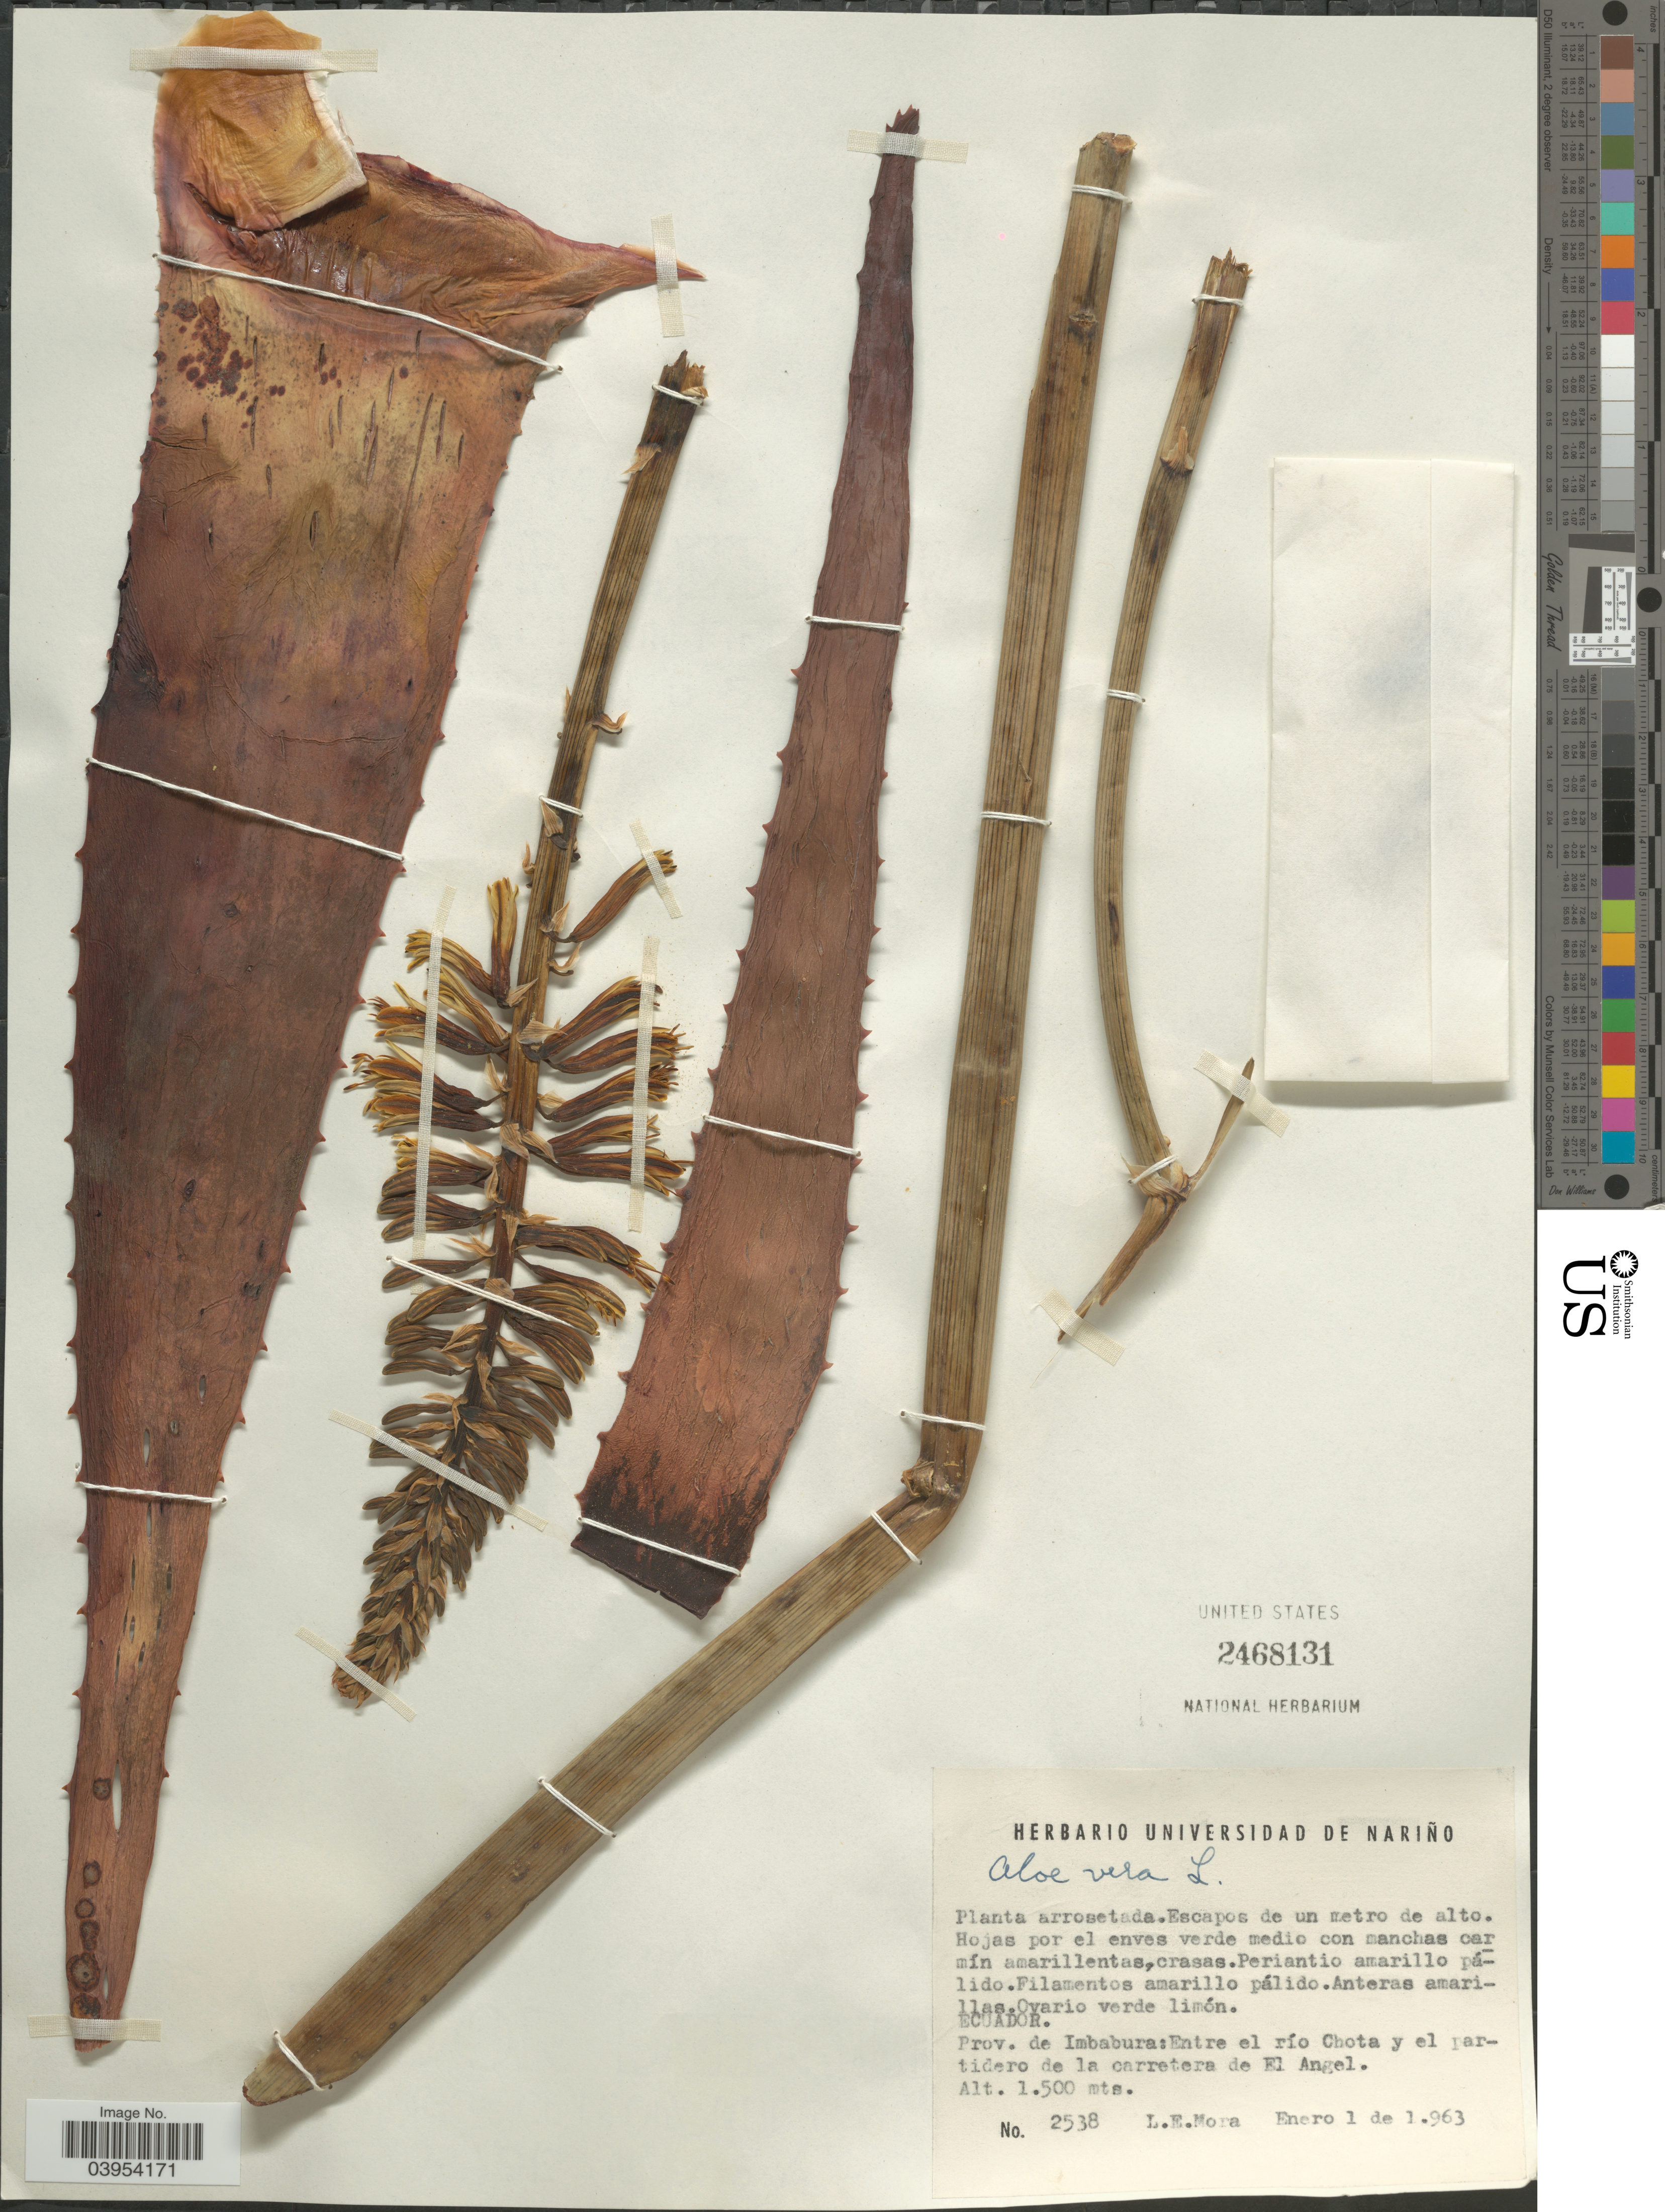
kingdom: Plantae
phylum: Tracheophyta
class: Liliopsida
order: Asparagales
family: Asphodelaceae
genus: Aloe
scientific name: Aloe vera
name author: L.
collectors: L. Mora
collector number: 2538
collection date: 1963-01-01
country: Ecuador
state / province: Imbabura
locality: Entre el río Chota y el partidero de la carretera de El Angel.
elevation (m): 1500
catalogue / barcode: US 2468131